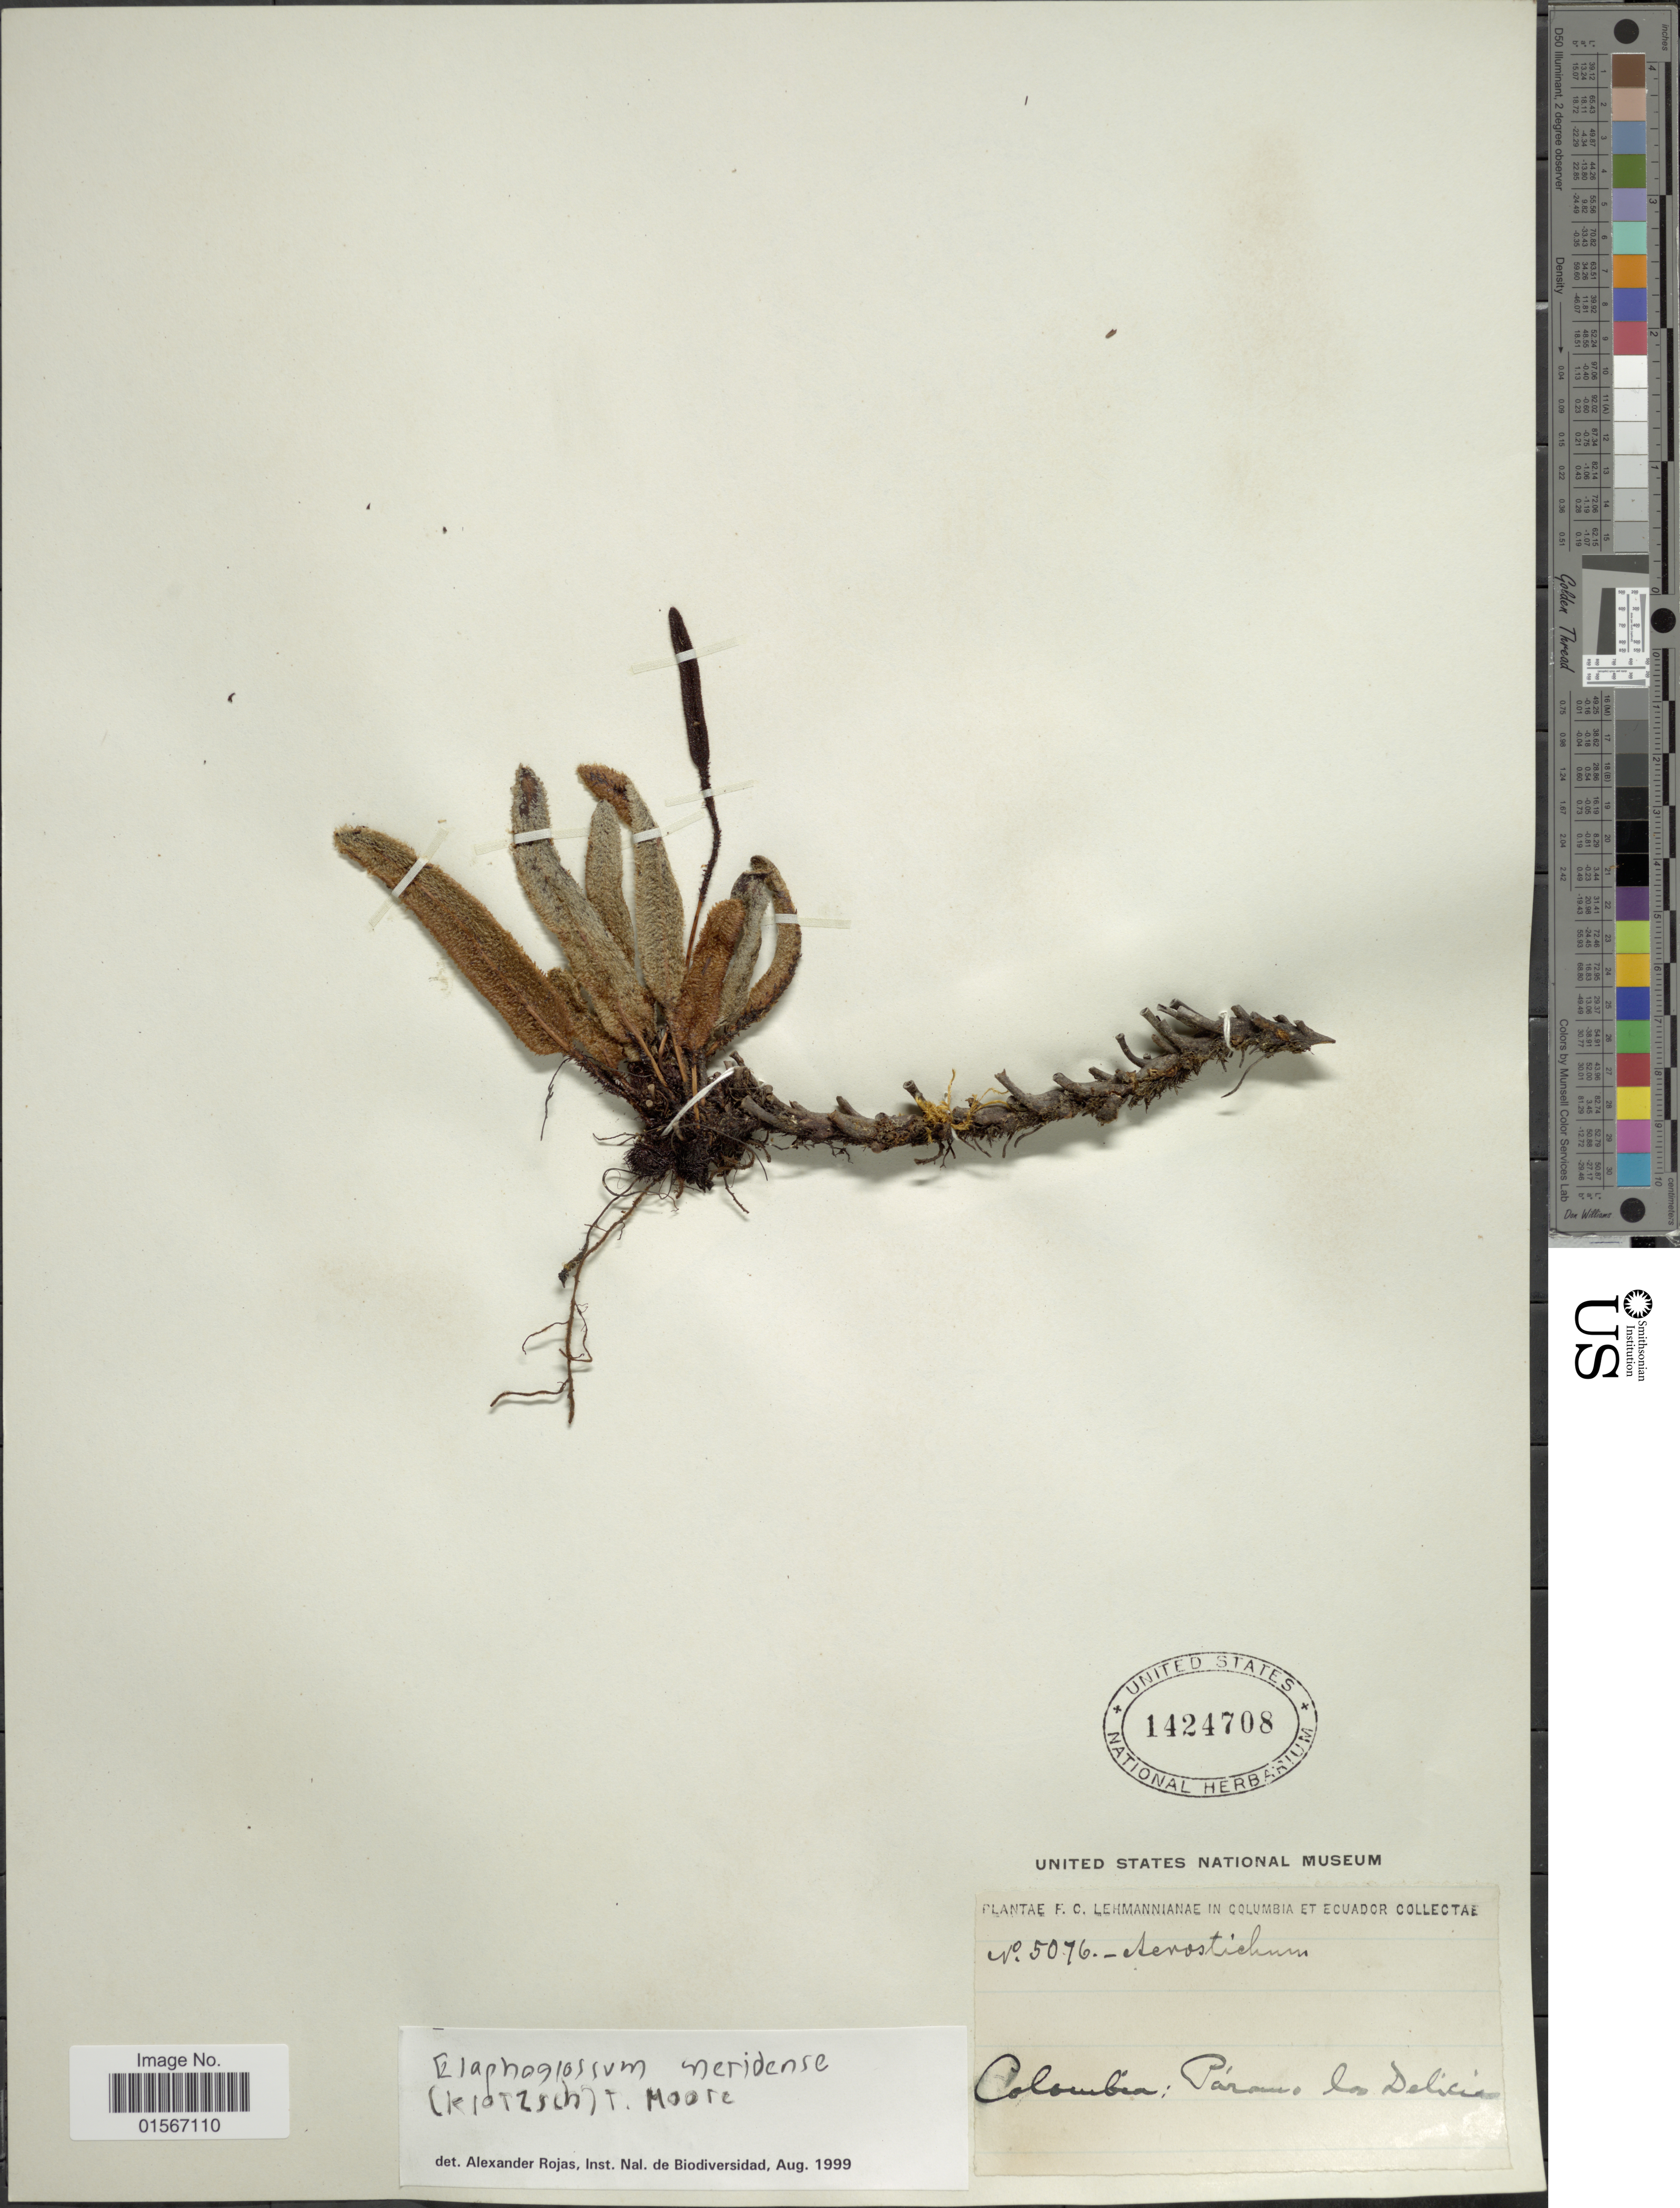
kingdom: Plantae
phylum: Tracheophyta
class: Polypodiopsida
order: Polypodiales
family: Dryopteridaceae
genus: Elaphoglossum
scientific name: Elaphoglossum meridense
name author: (Klotzsch) T. Moore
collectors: F. C. Lehmann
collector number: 5076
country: Colombia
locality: Páramo de las Delicas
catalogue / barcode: US 1424708